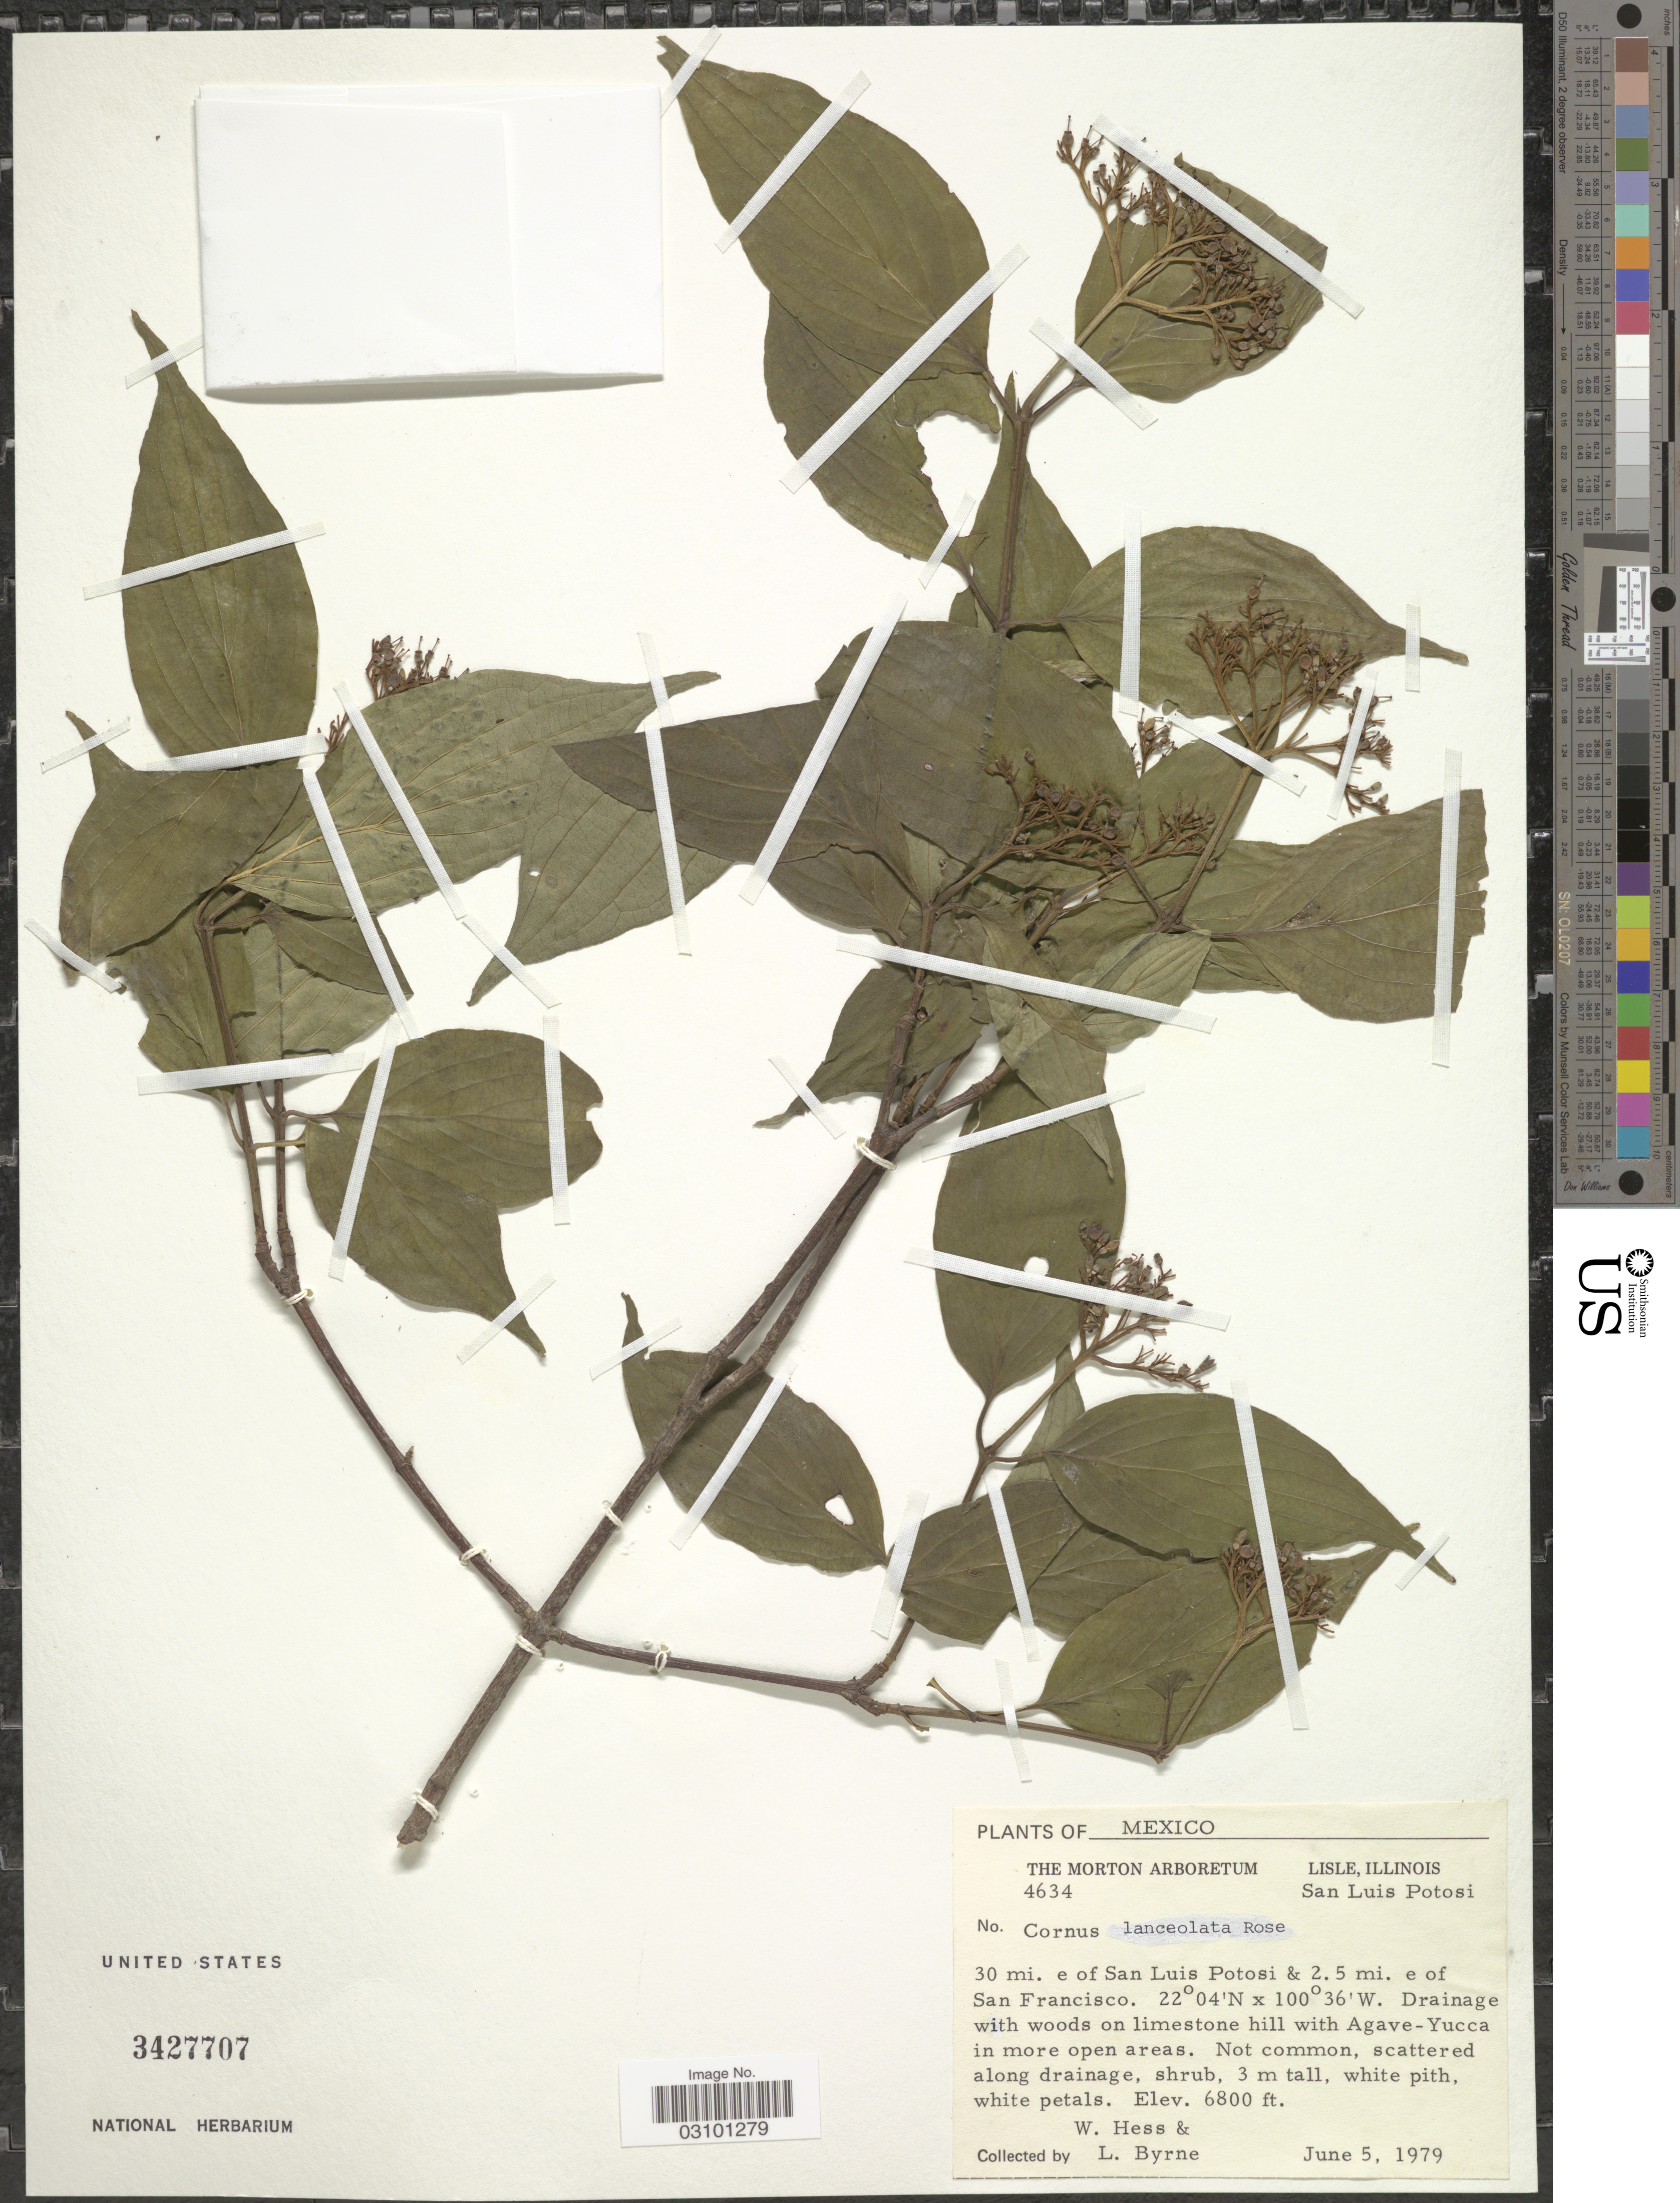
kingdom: Plantae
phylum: Tracheophyta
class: Magnoliopsida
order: Cornales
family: Cornaceae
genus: Cornus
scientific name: Cornus lanceolata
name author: Rose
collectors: W. Hess & L. Byrne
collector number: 4634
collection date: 1979-06-05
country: Mexico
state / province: San Luis Potosí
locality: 30 mi. e of San Luis Potosi & 2.5 mi. e of San Francisco.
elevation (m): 2073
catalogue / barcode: US 3427707